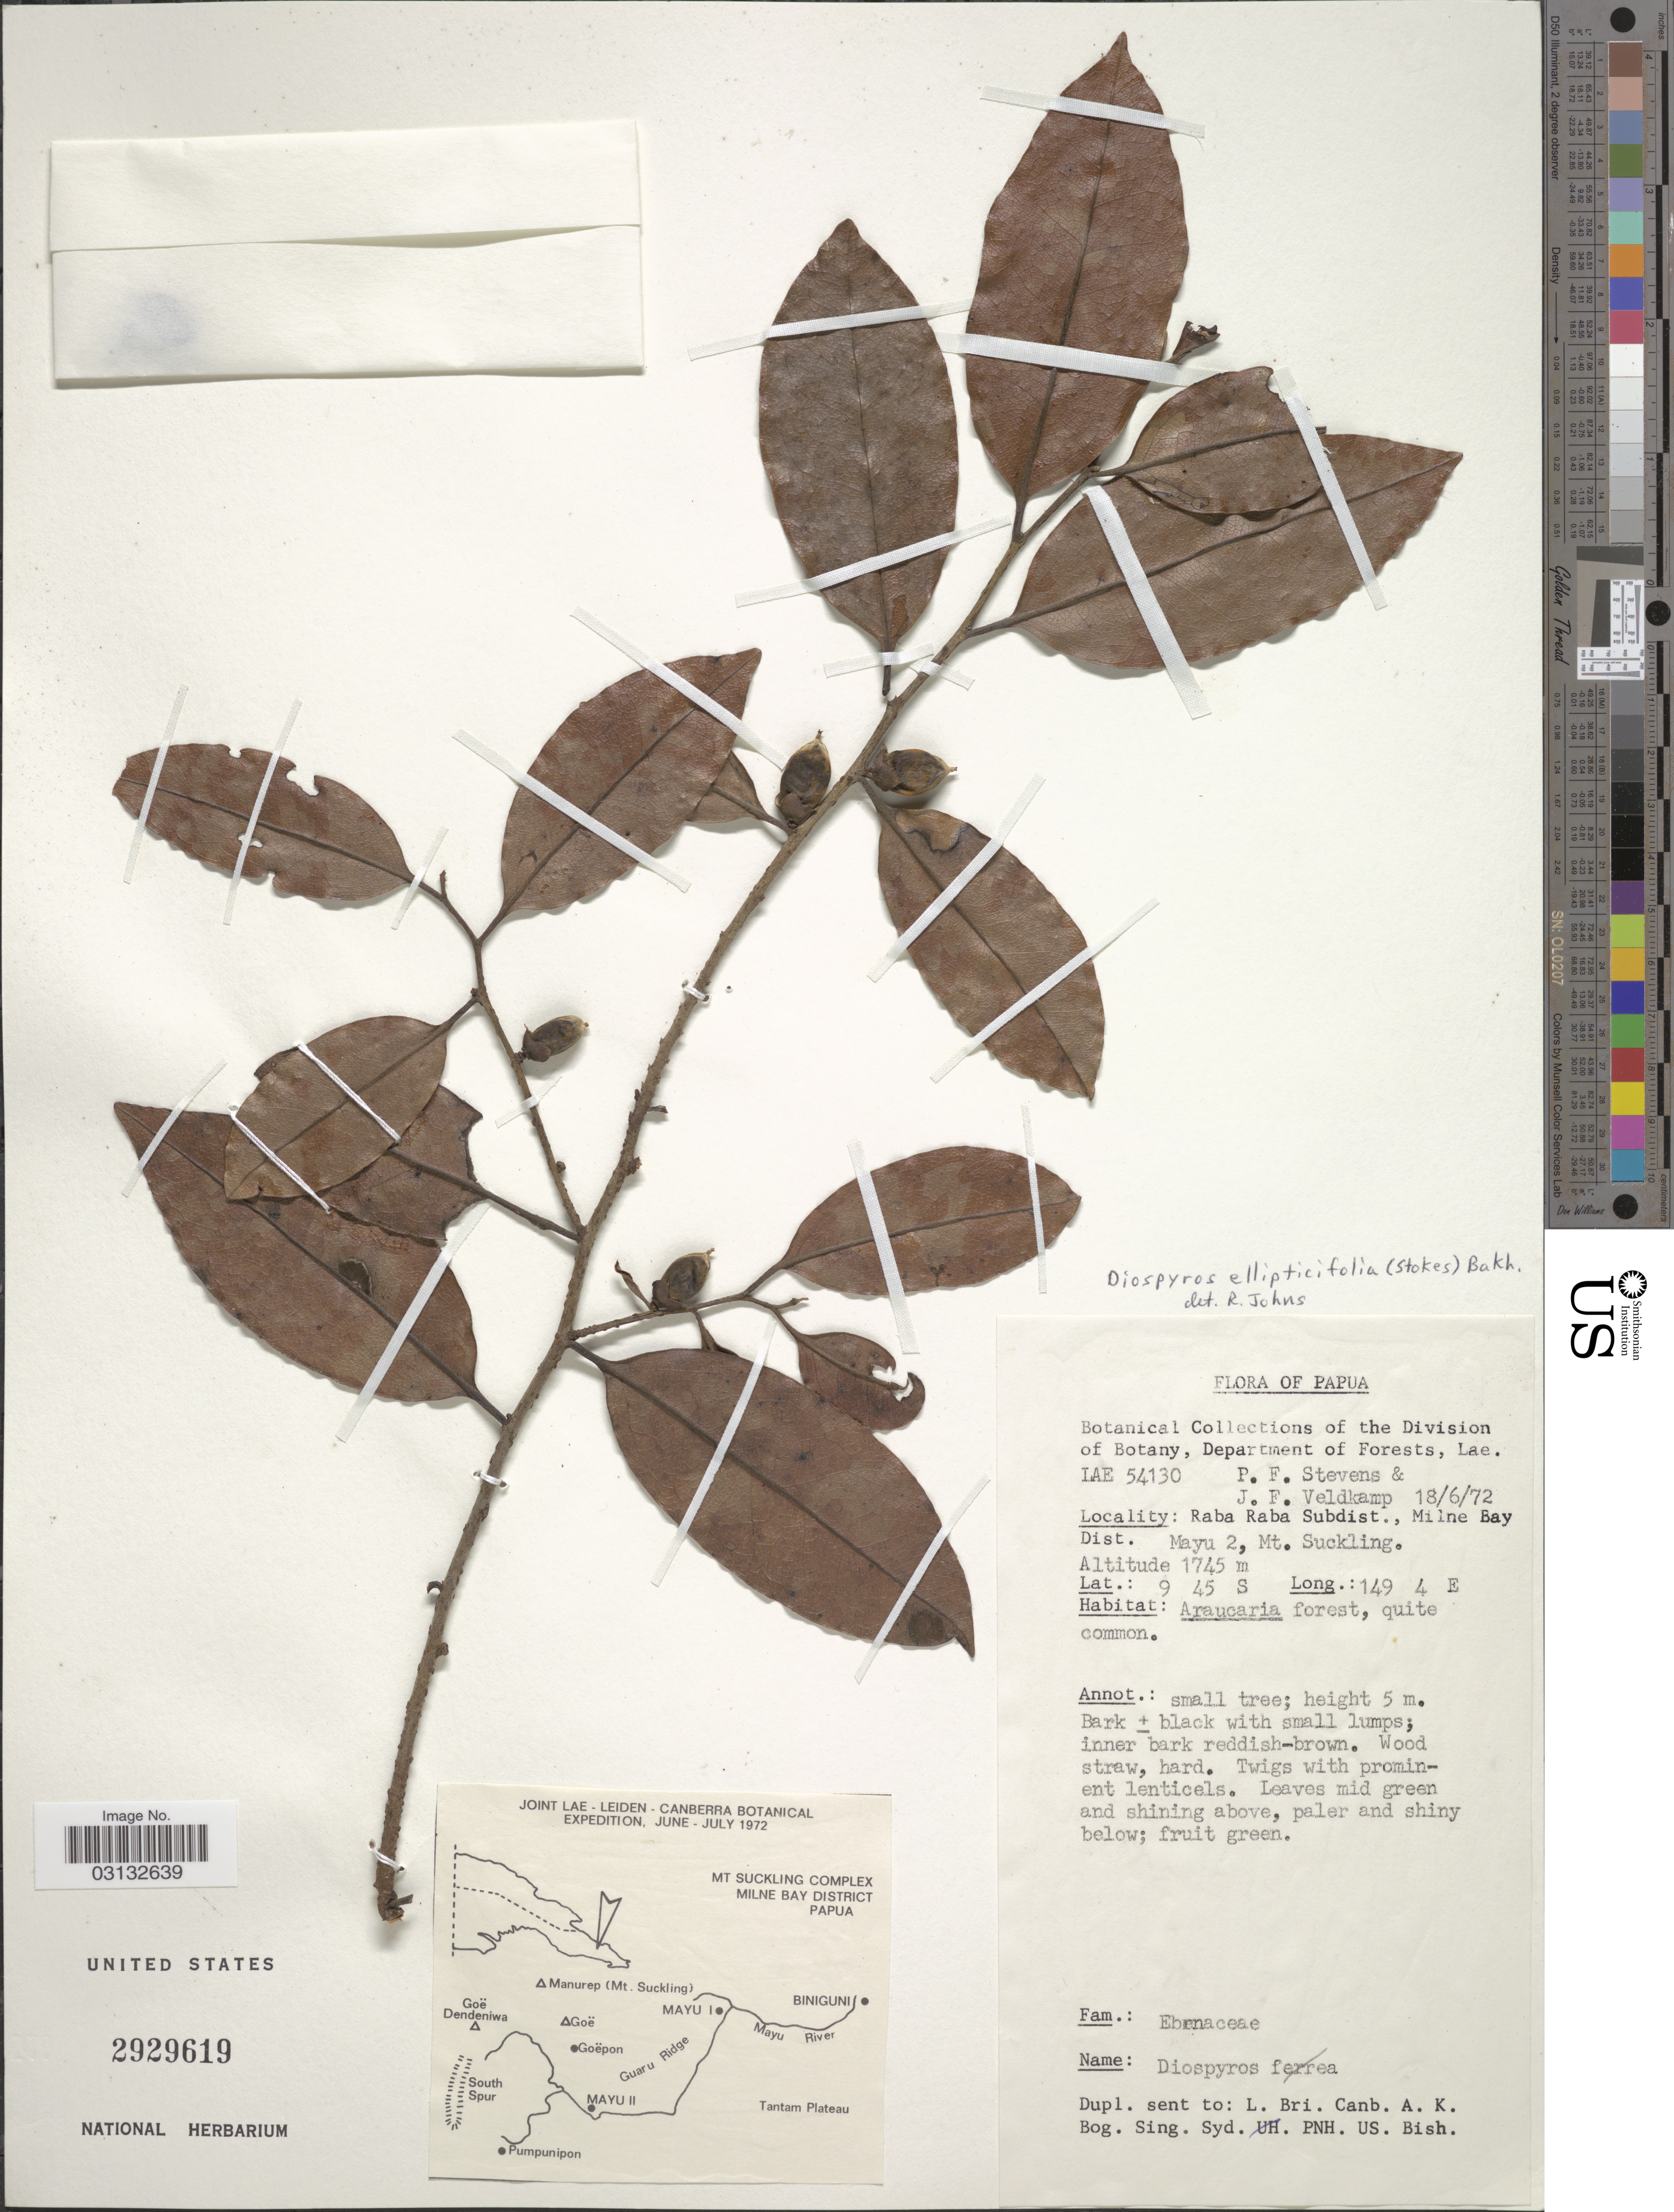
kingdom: Plantae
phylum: Tracheophyta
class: Magnoliopsida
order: Ericales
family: Ebenaceae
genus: Diospyros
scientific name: Diospyros elliptica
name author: P.S. Green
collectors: P. F. Stevens & J. F. Veldkamp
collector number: LAE54130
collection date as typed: Transcribed d/m/y: 18/6/72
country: Papua New Guinea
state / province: Milne Bay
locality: Raba Raba Subdistr., Milne Bay Dist. Mayu 2, Mt. Suckling.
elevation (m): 1745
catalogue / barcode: US 2929619